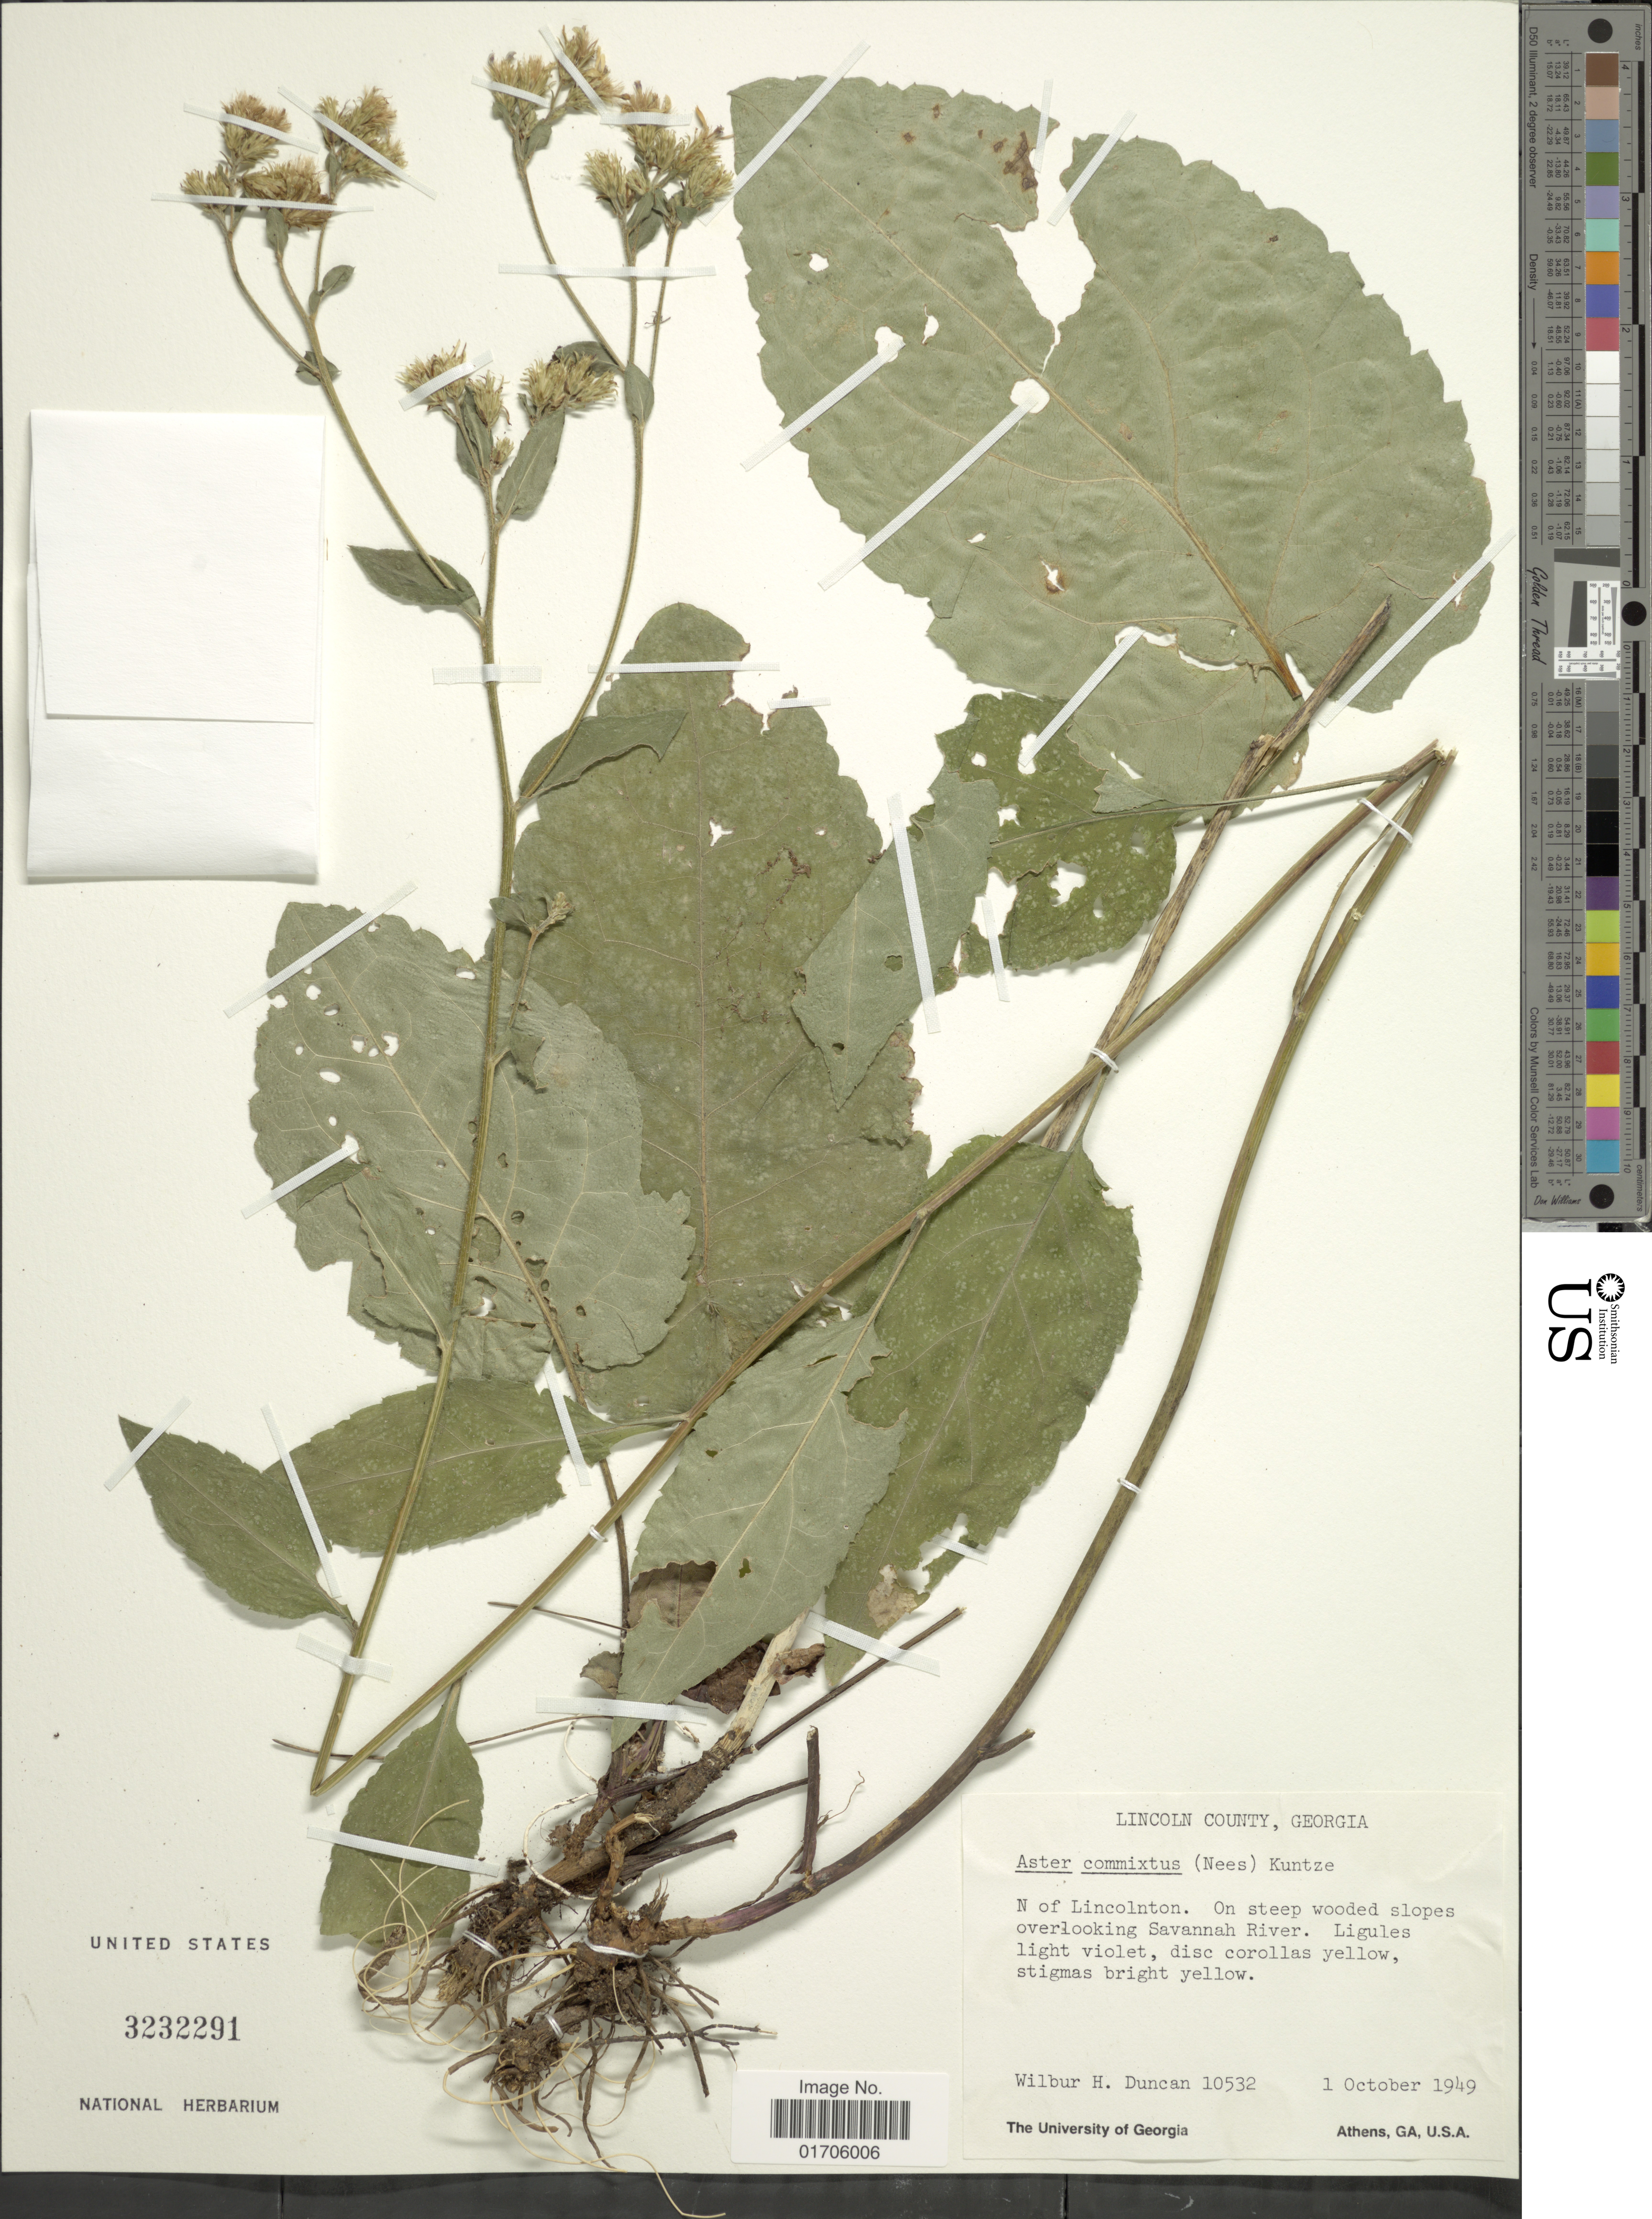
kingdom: Plantae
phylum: Tracheophyta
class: Magnoliopsida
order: Asterales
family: Asteraceae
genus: Eurybia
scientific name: Eurybia sp.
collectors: W. H. Duncan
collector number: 10532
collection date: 1949-10-01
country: United States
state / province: Georgia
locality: Lincoln County, Georgia. N of Lincolnton. On steep wooded slopes overlooking Savannah River.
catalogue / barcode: US 3232291